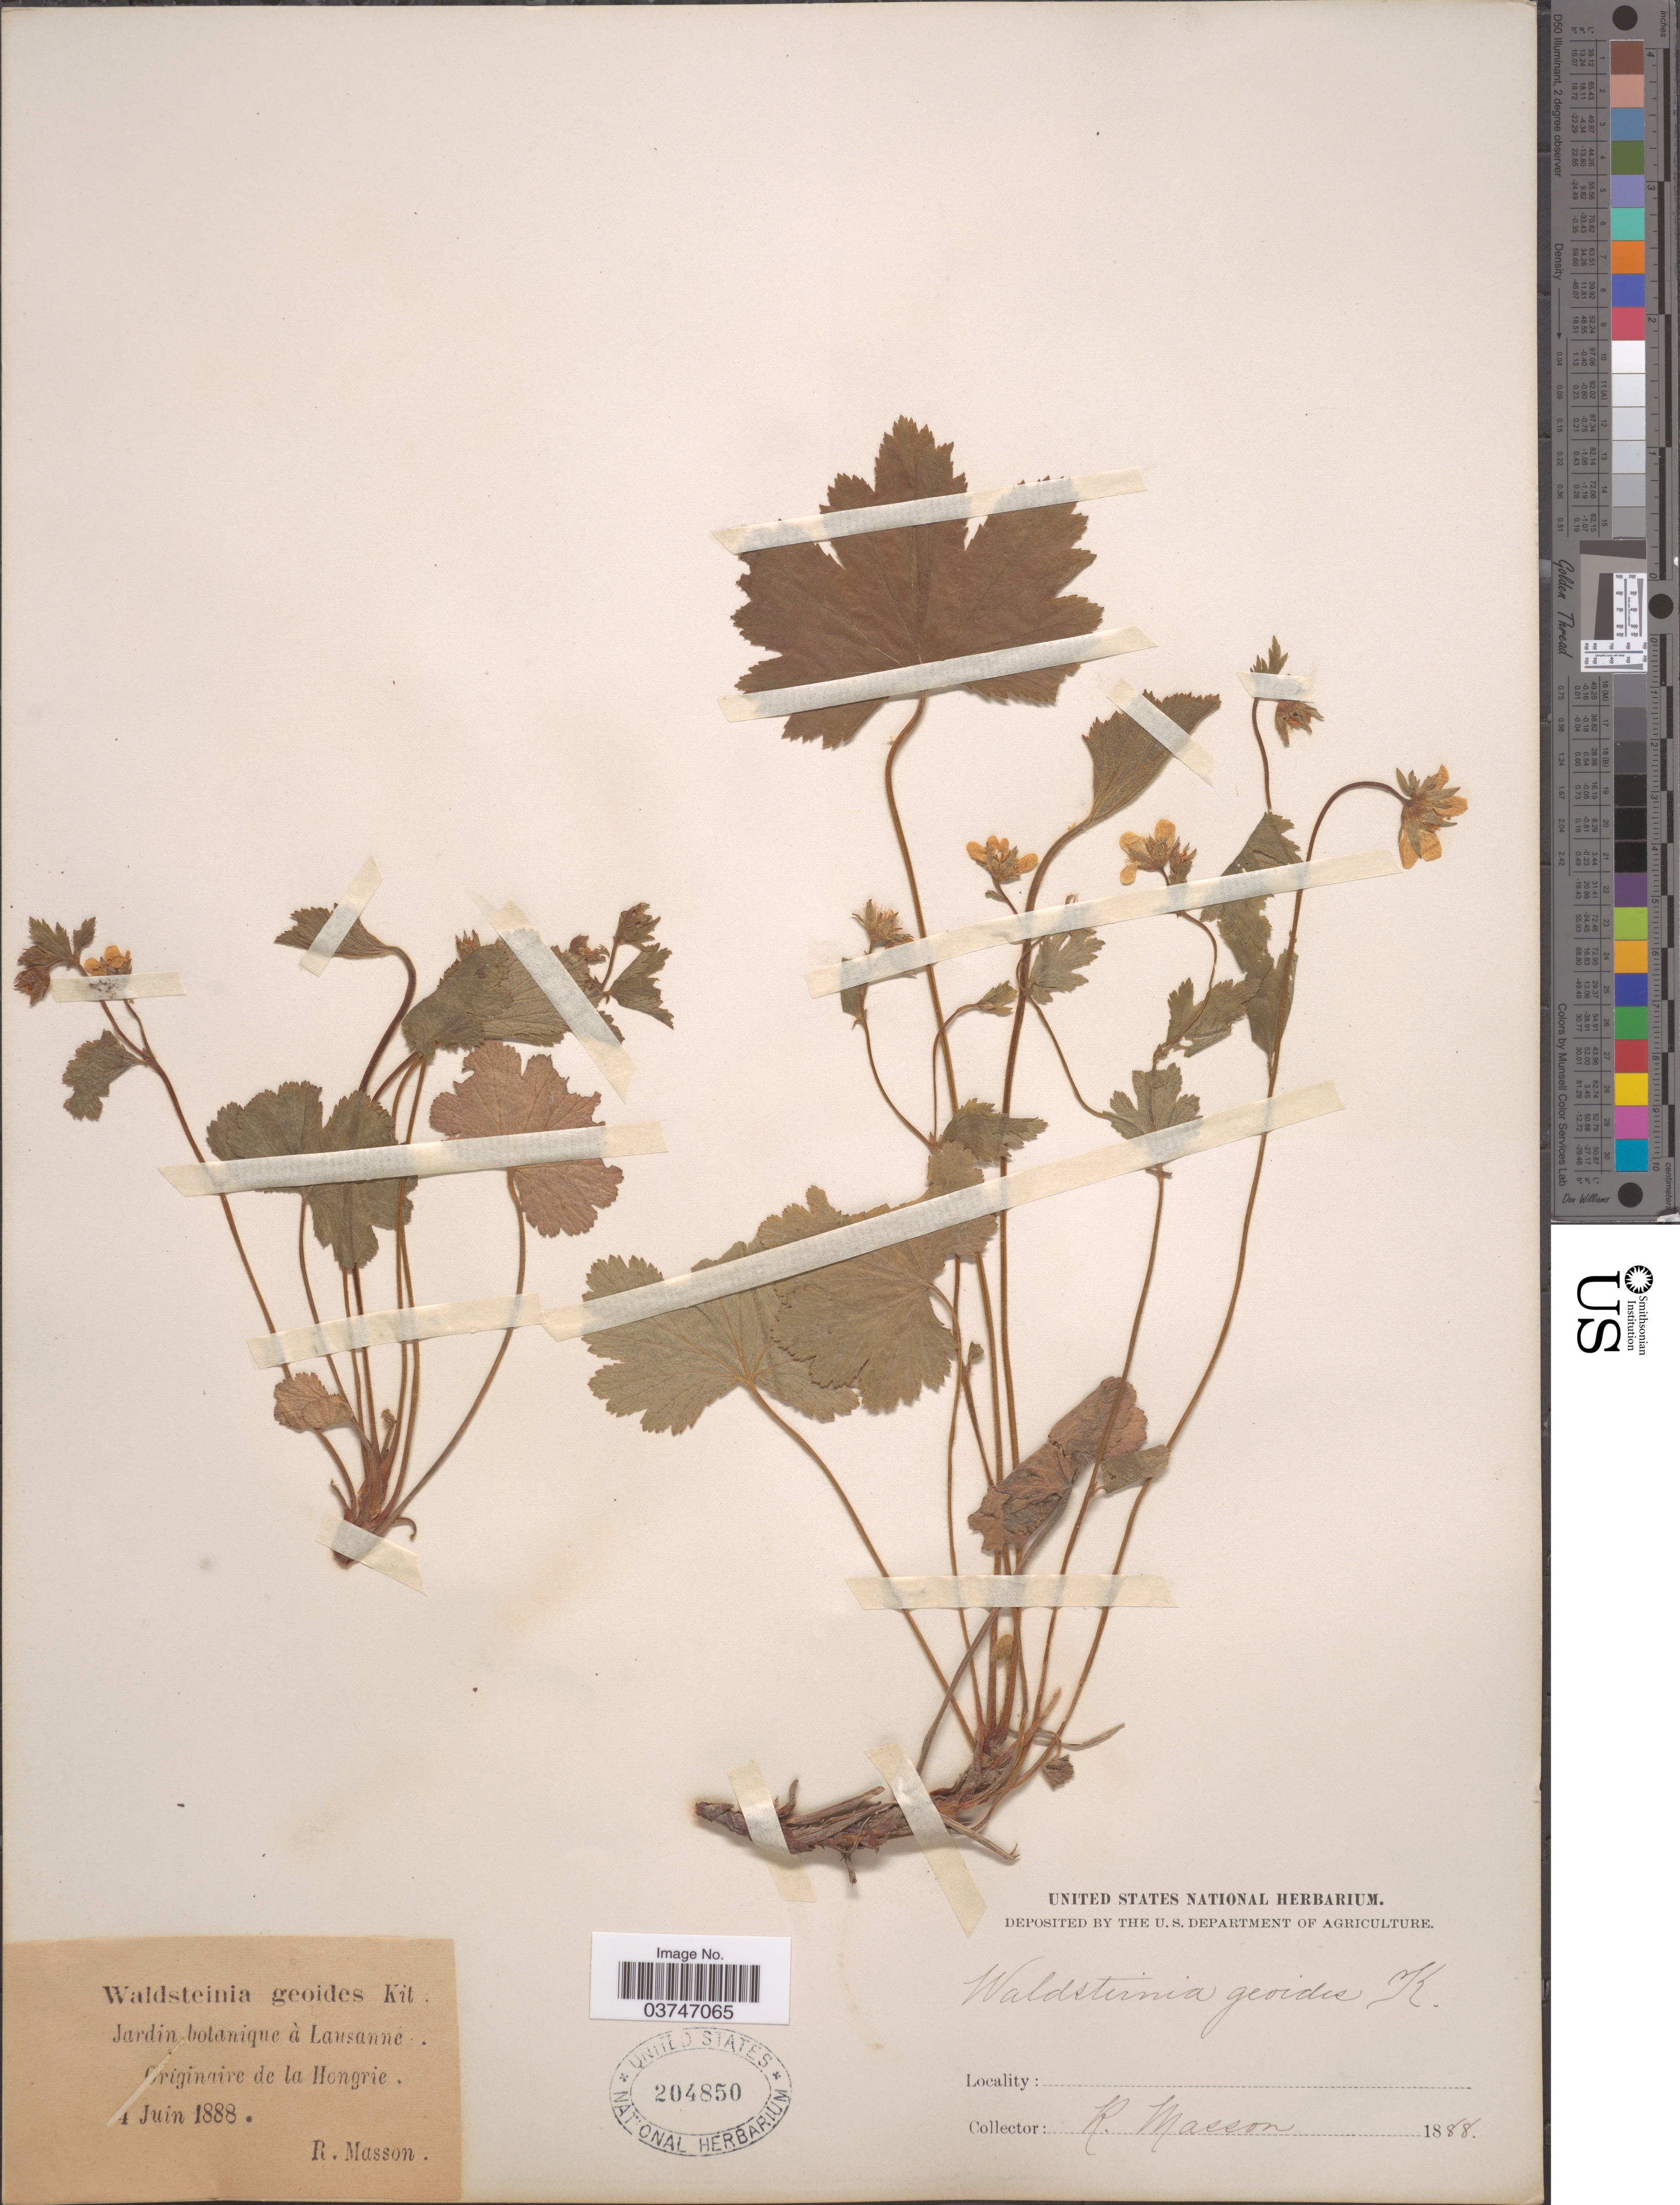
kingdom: Plantae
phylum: Tracheophyta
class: Magnoliopsida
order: Rosales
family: Rosaceae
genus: Waldsteinia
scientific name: Waldsteinia geoides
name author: Willd.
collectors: R. Masson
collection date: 1888-06-04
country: Hungary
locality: Jardin botanique à Lausanne Originaire de la Hongrie.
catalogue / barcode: US 204850